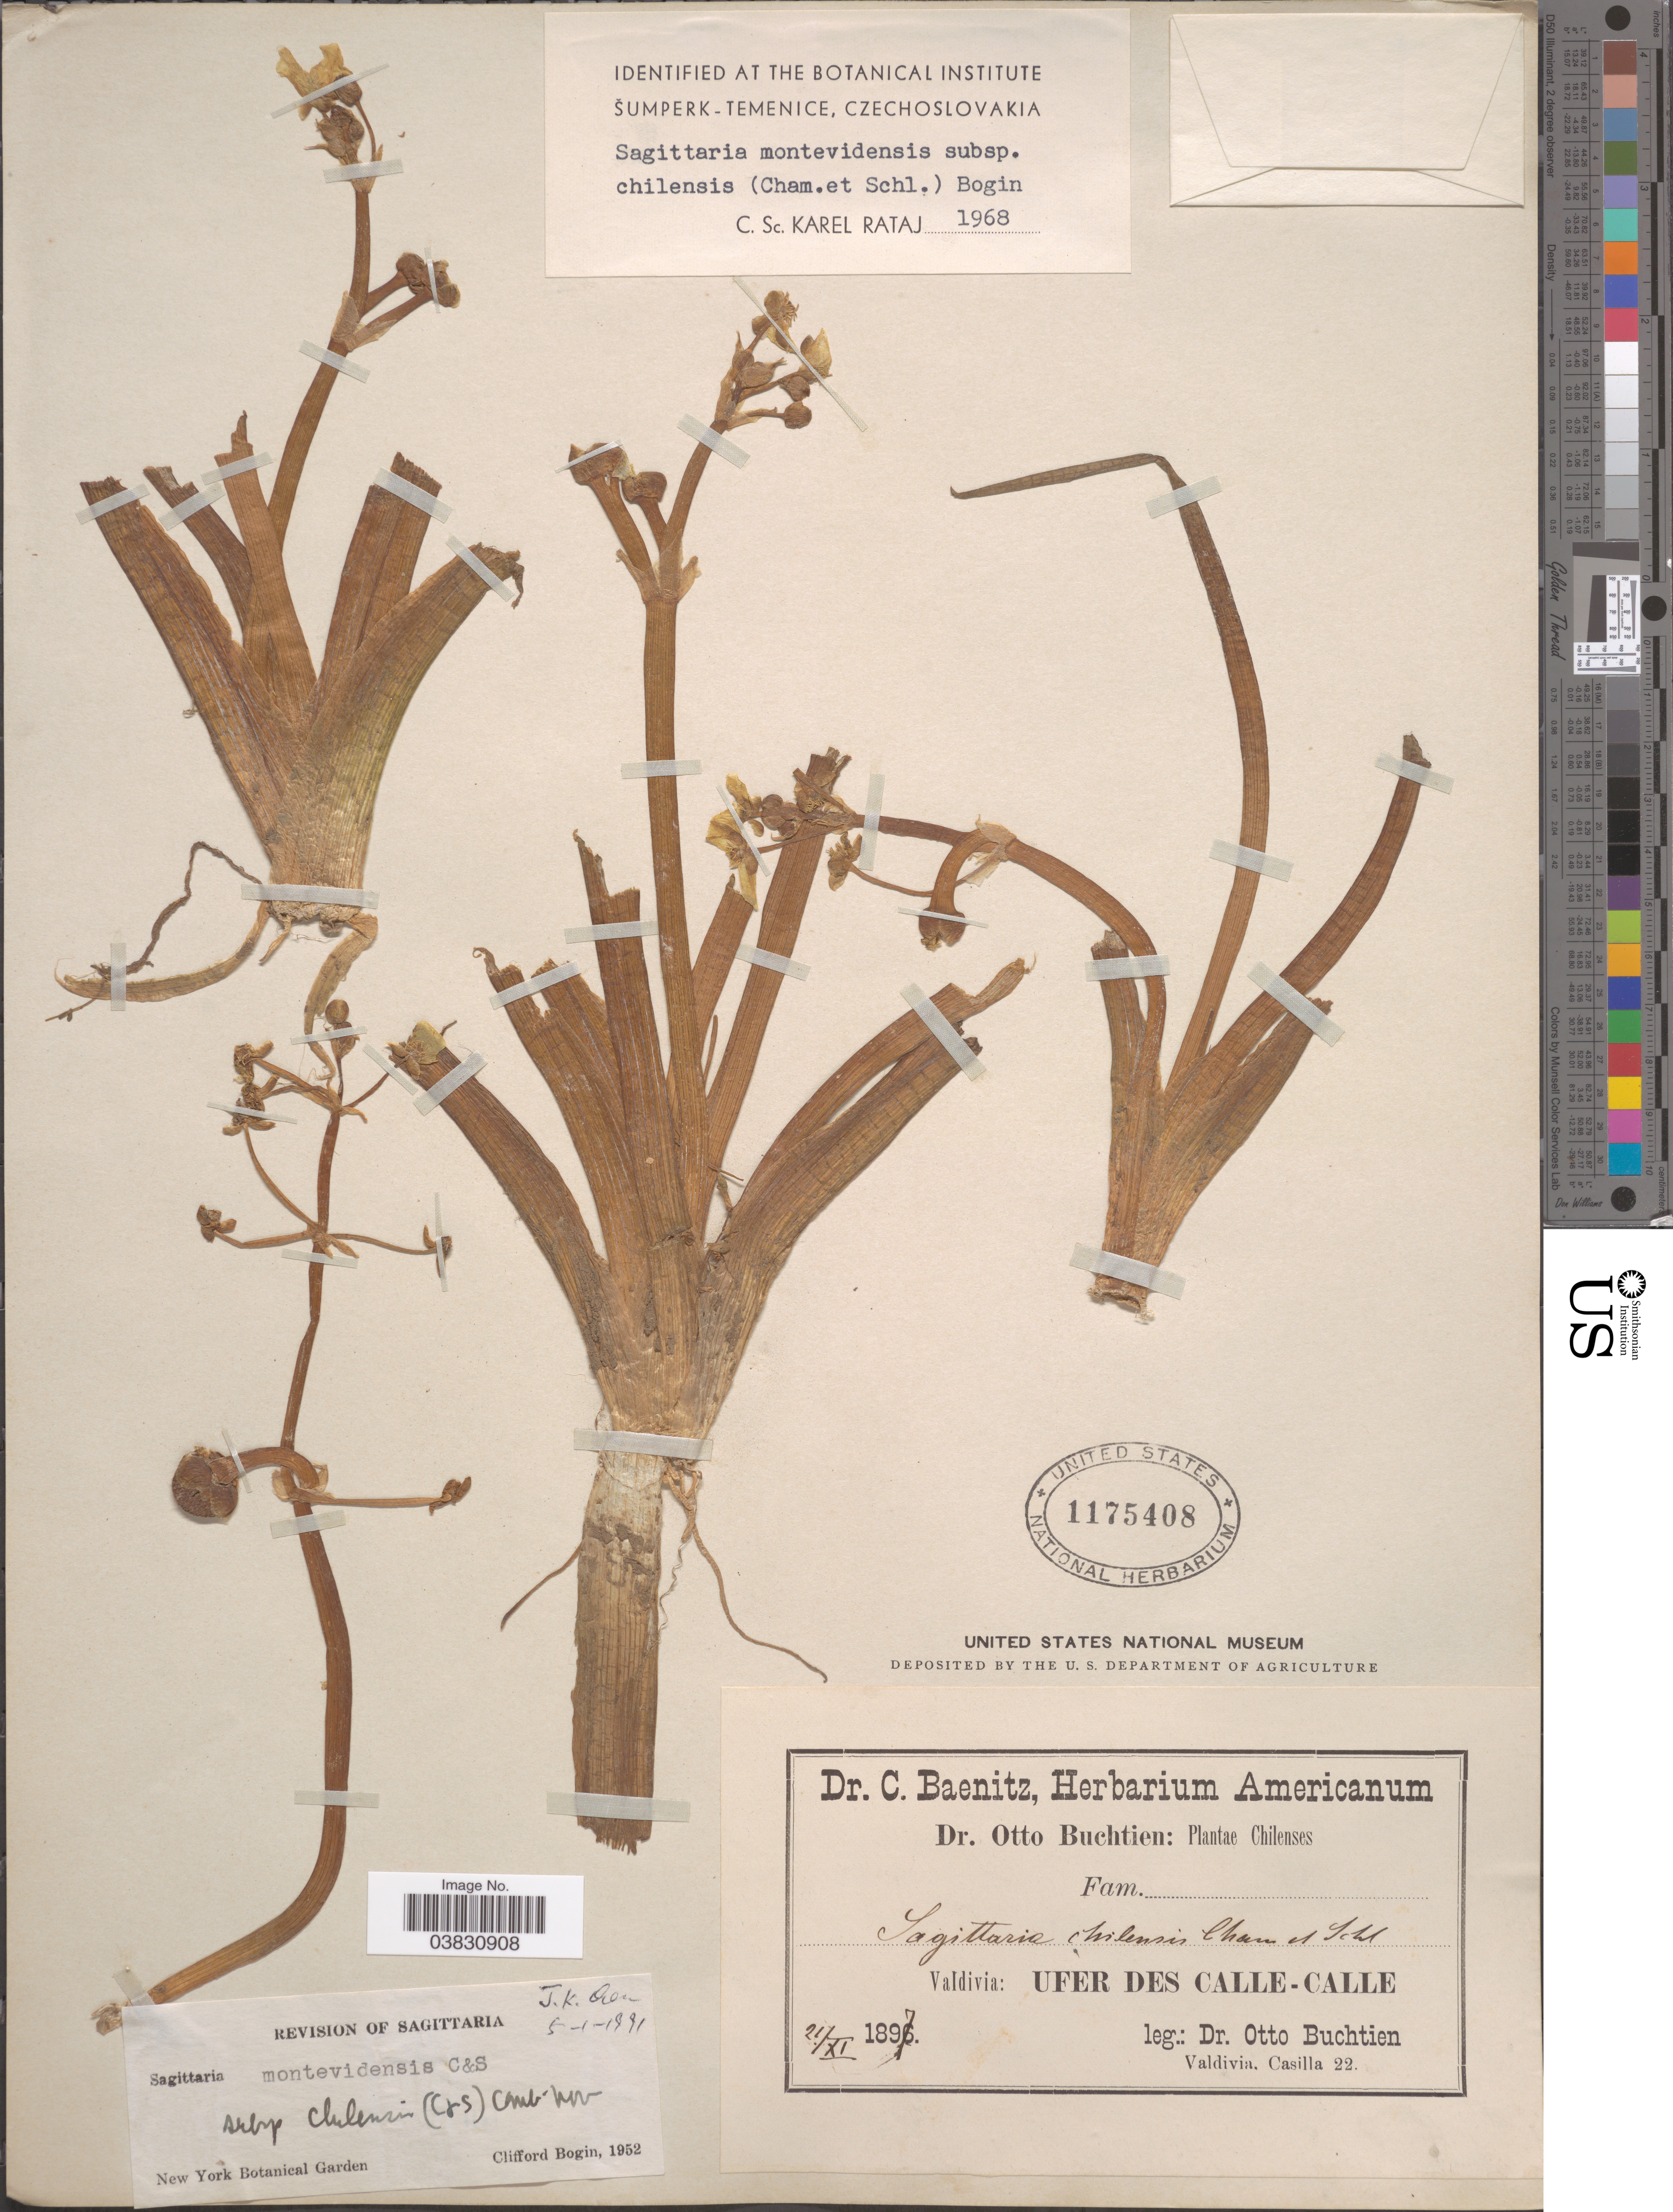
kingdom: Plantae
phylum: Tracheophyta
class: Liliopsida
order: Alismatales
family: Alismataceae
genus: Sagittaria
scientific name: Sagittaria montevidensis subsp. chilensis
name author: (Cham. & Schltdl.) Bogin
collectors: O. Buchtien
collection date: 1897-11-21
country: Chile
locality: Valdivia: Ufer Des Calle-Calle.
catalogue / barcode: US 1175408